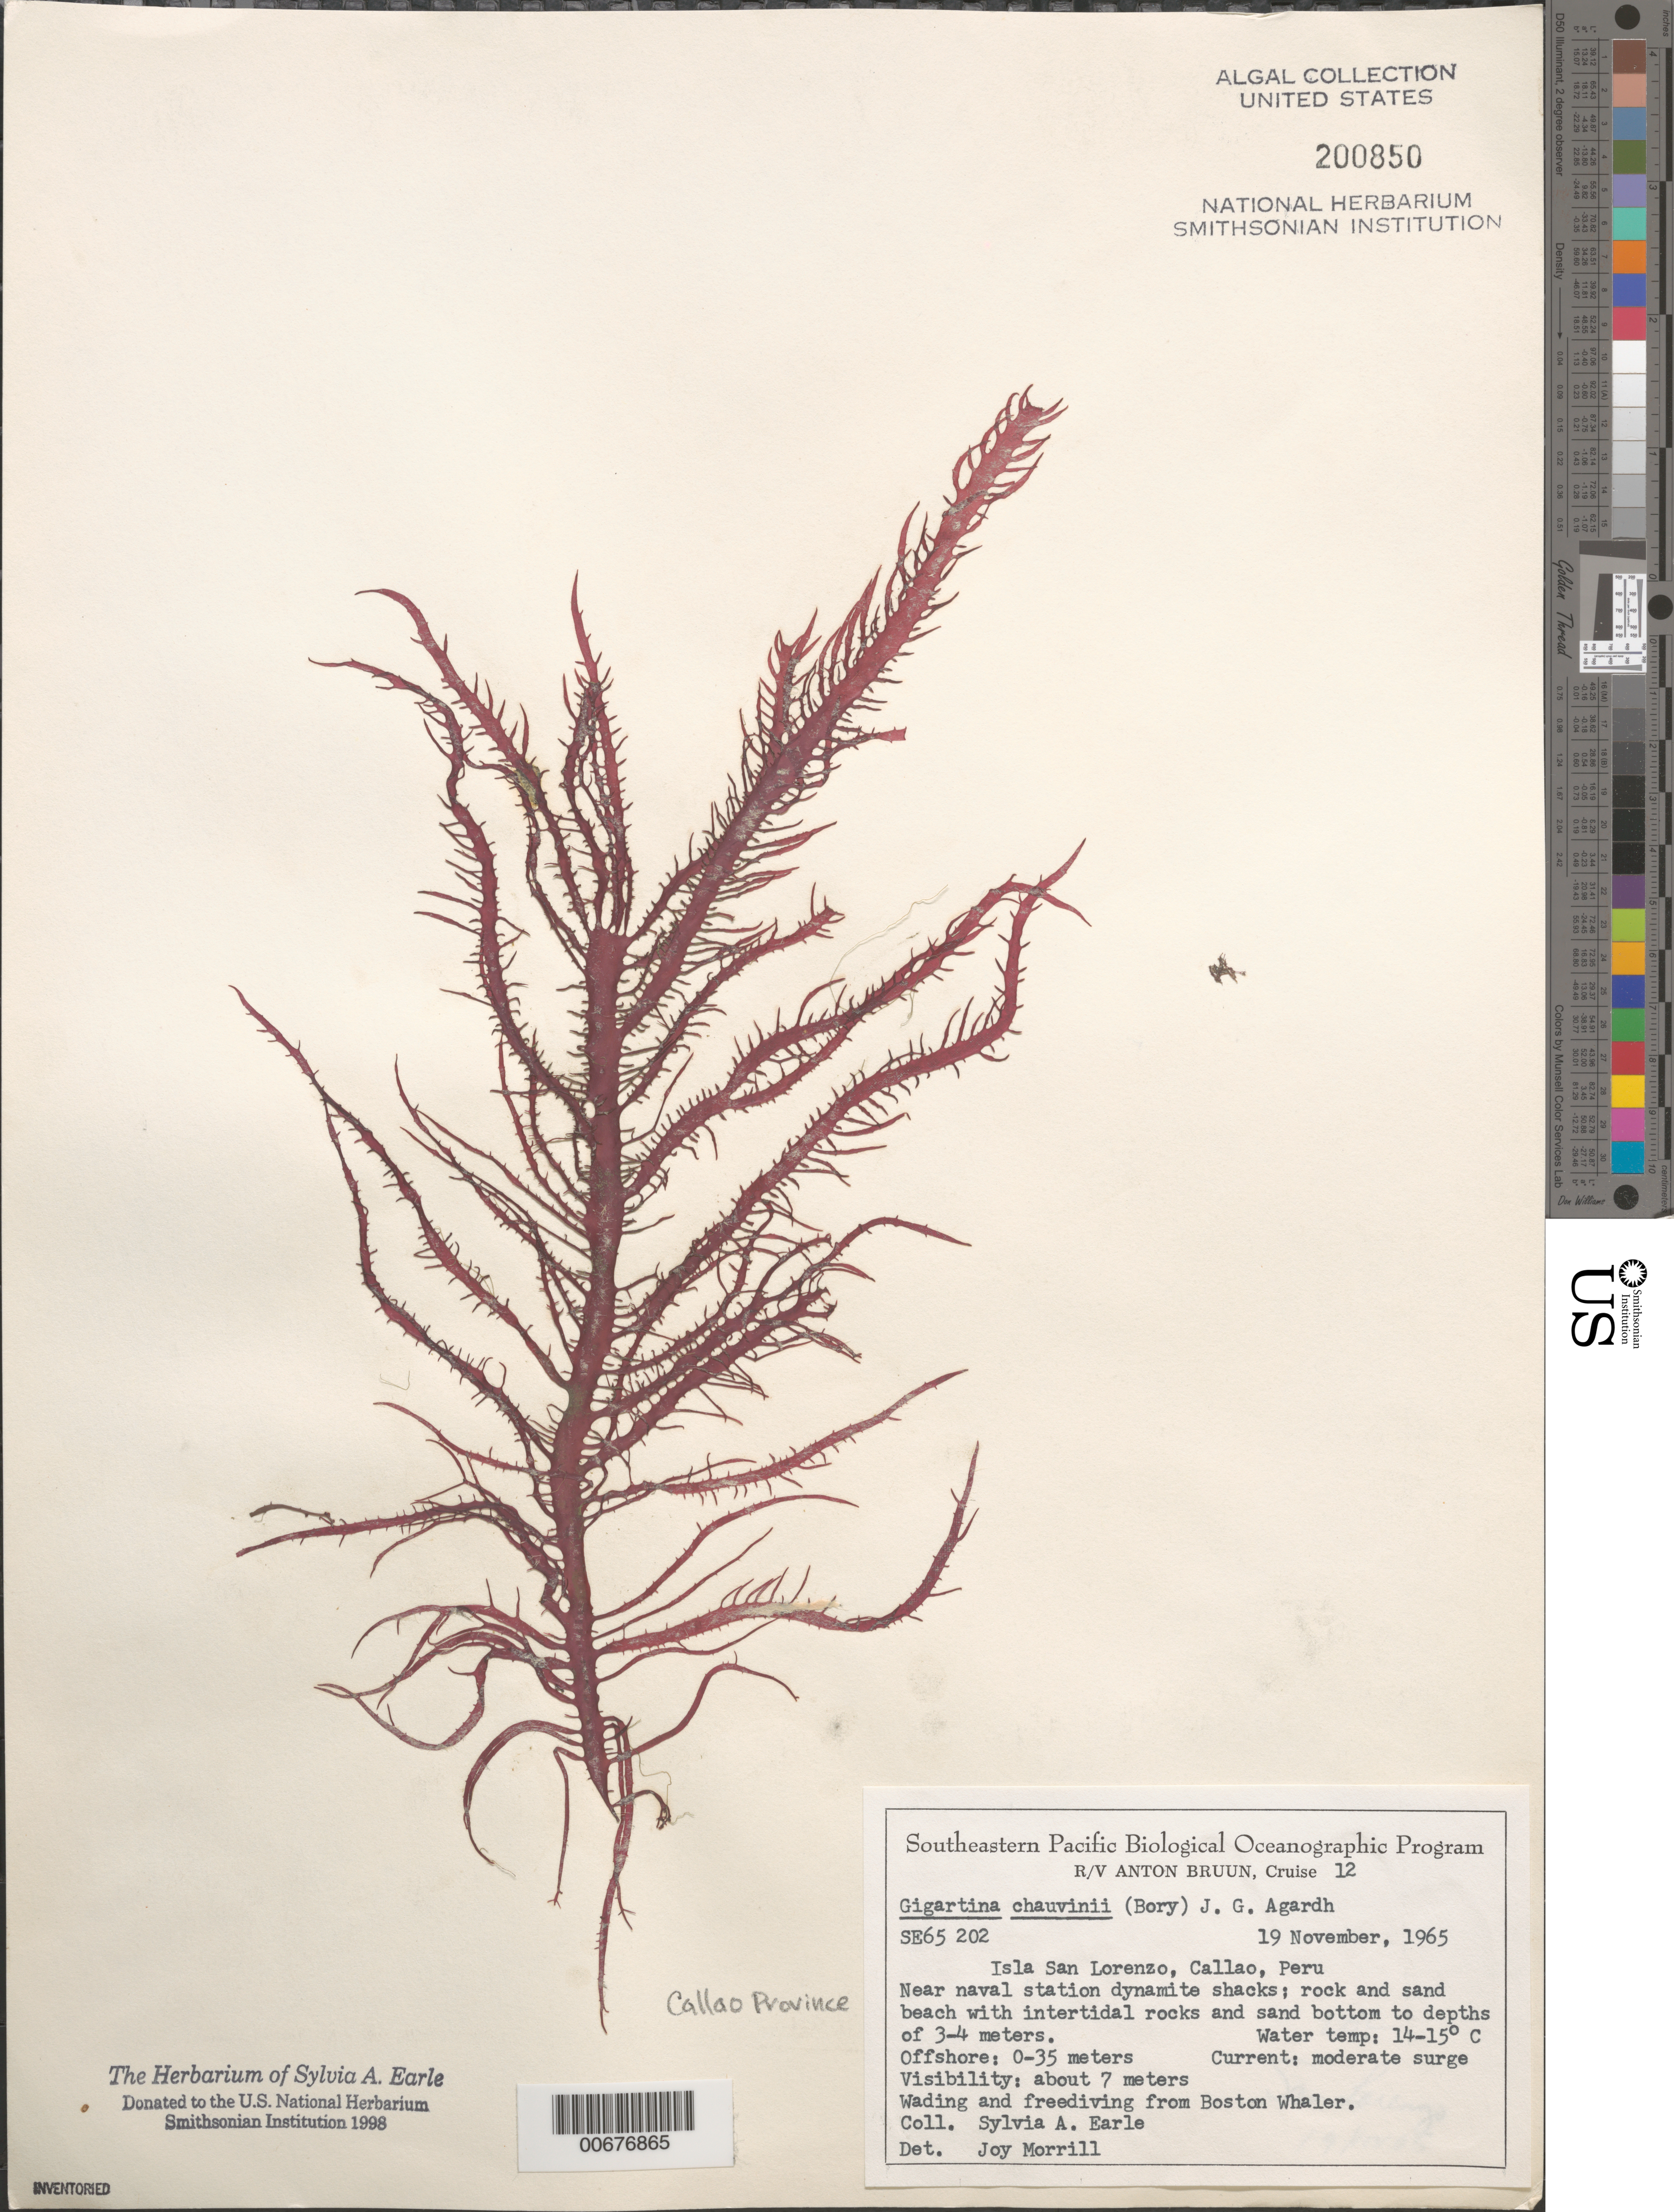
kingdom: Plantae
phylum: Rhodophyta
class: Florideophyceae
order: Gigartinales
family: Gigartinaceae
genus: Chondracanthus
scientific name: Chondracanthus chauvinii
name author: (Bory) Kütz.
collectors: S. A. Earle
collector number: SE 65202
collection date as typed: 19 Nov 1965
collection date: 1965-11-19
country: Peru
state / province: Callao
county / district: Callao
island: Isla San Lorenzo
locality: Callao, Naval Station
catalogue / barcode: US 200850